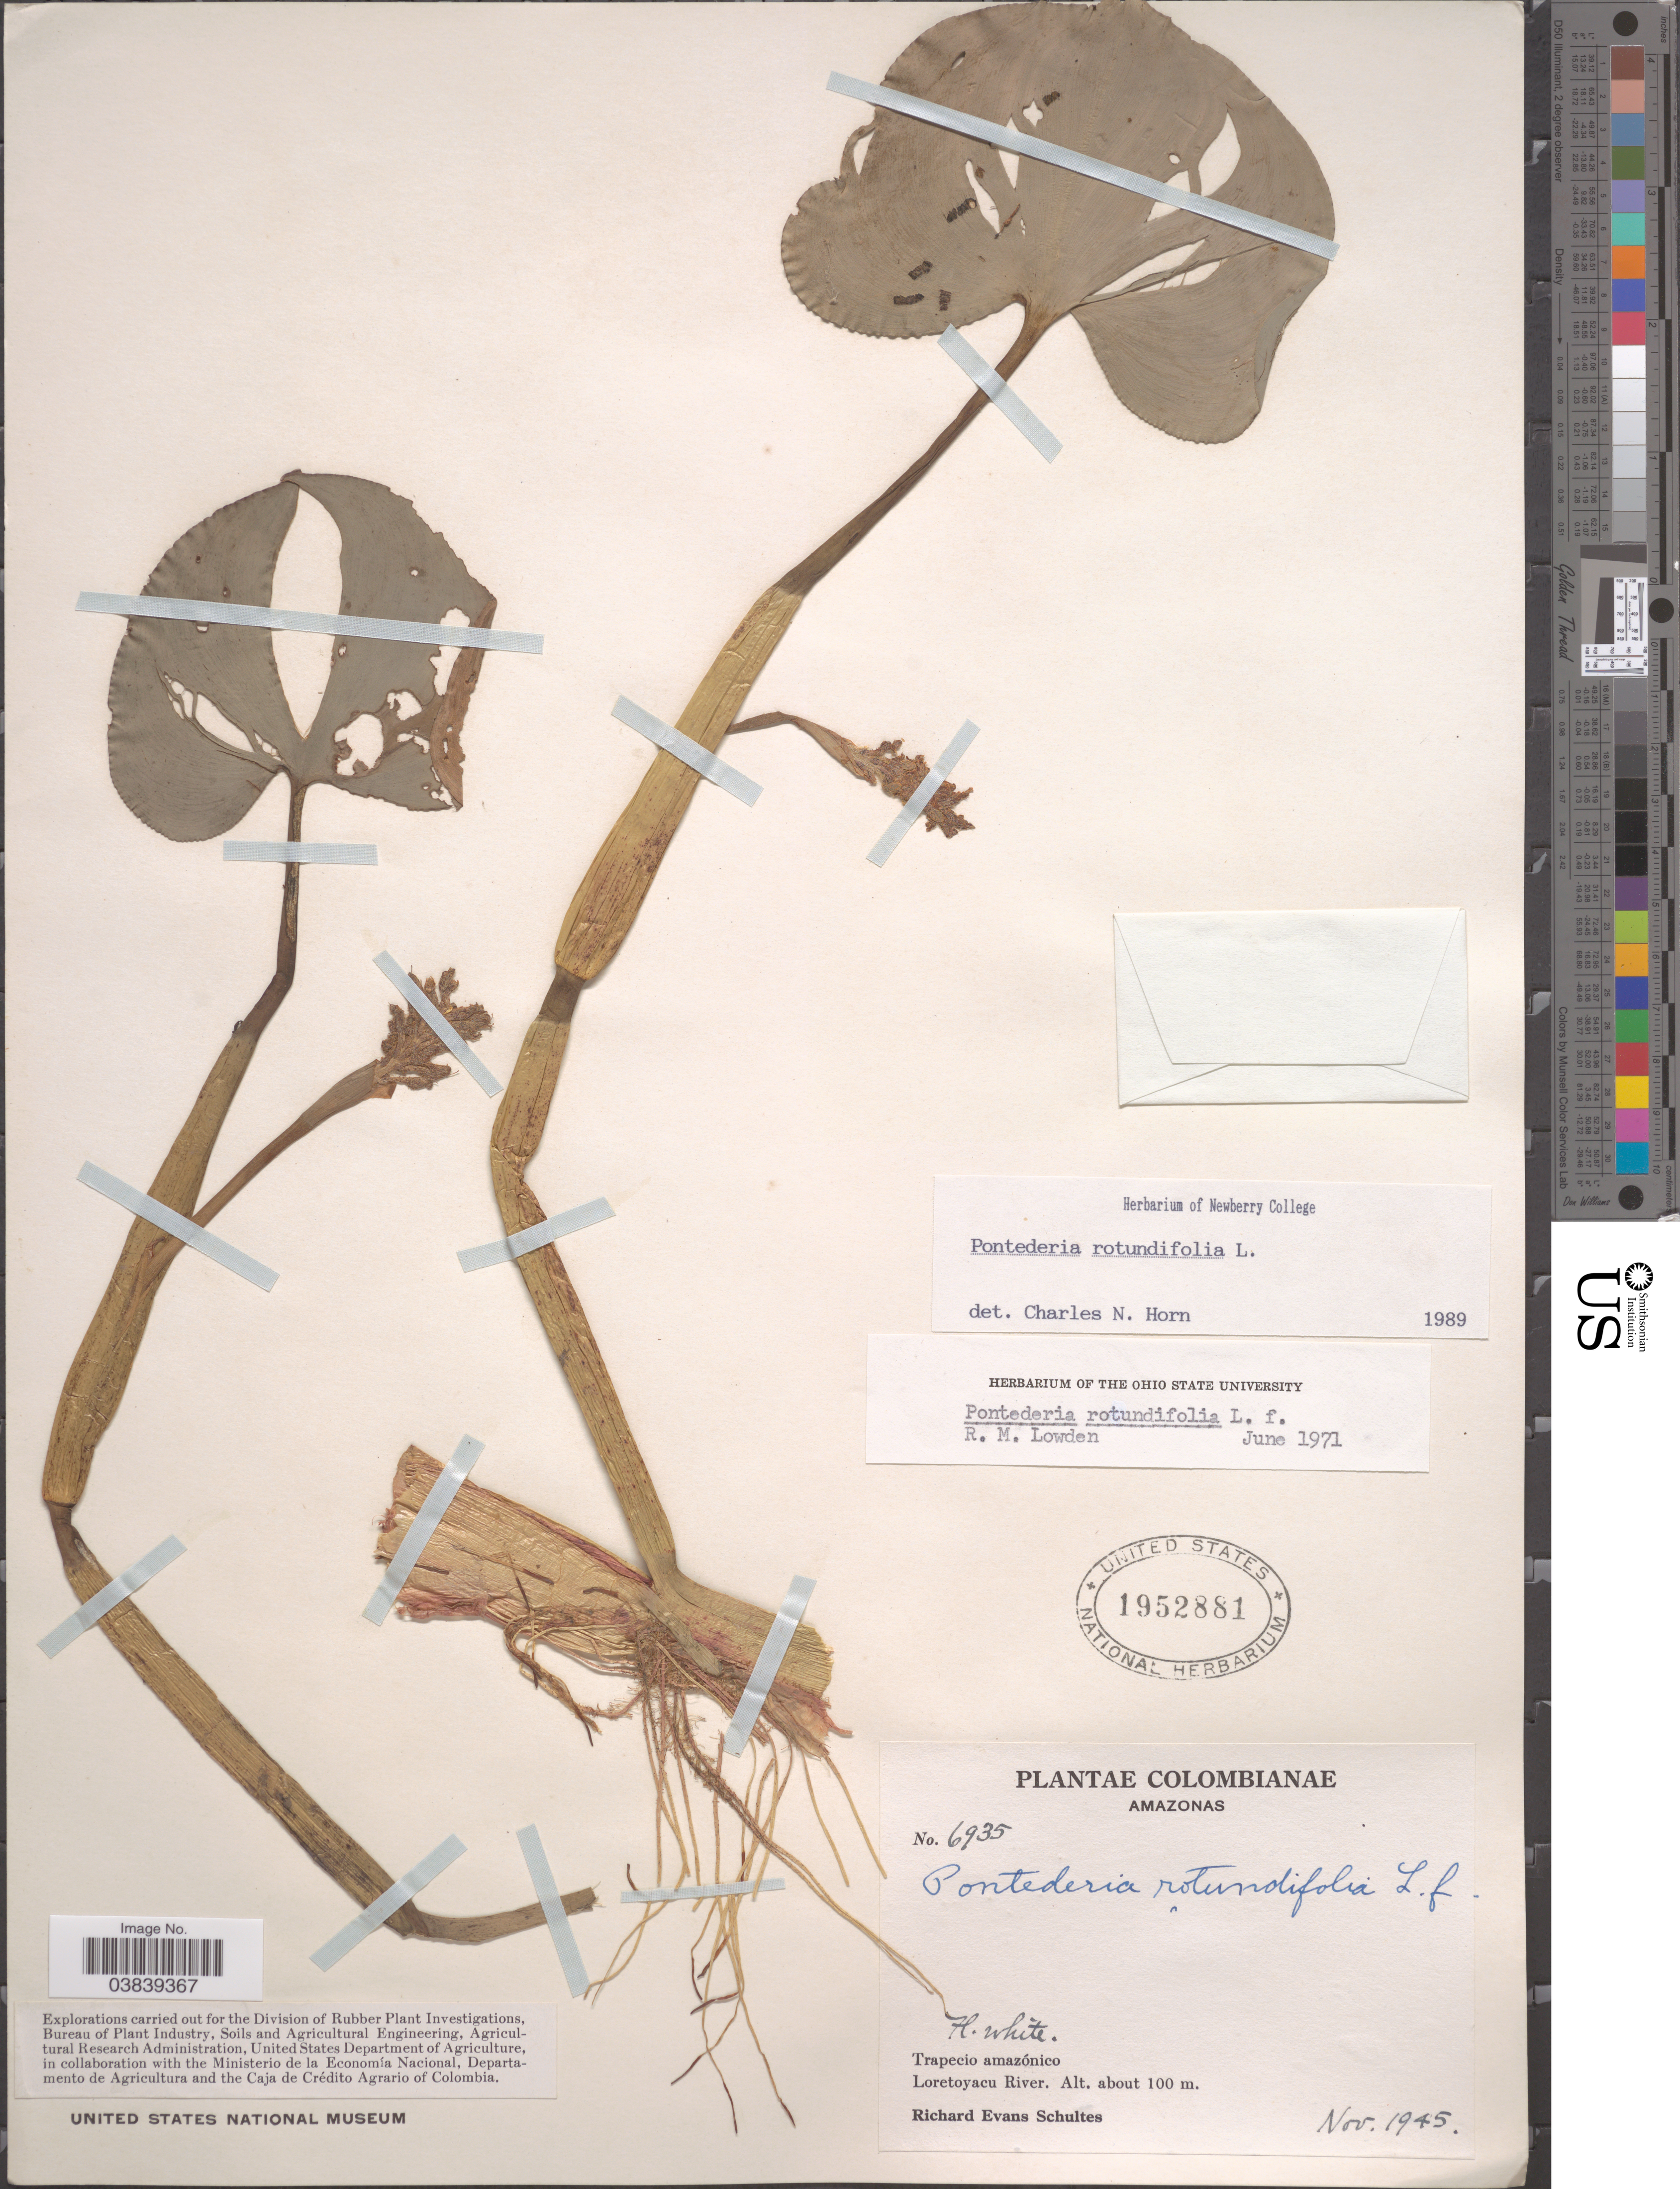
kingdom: Plantae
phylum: Tracheophyta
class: Liliopsida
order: Commelinales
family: Pontederiaceae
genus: Pontederia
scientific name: Pontederia rotundifolia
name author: L. f.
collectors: R. E. Schultes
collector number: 6935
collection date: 1945-11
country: Colombia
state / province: Amazônas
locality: Trapecio amazónico. Loretoyacu River.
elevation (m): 100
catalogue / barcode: US 1952881